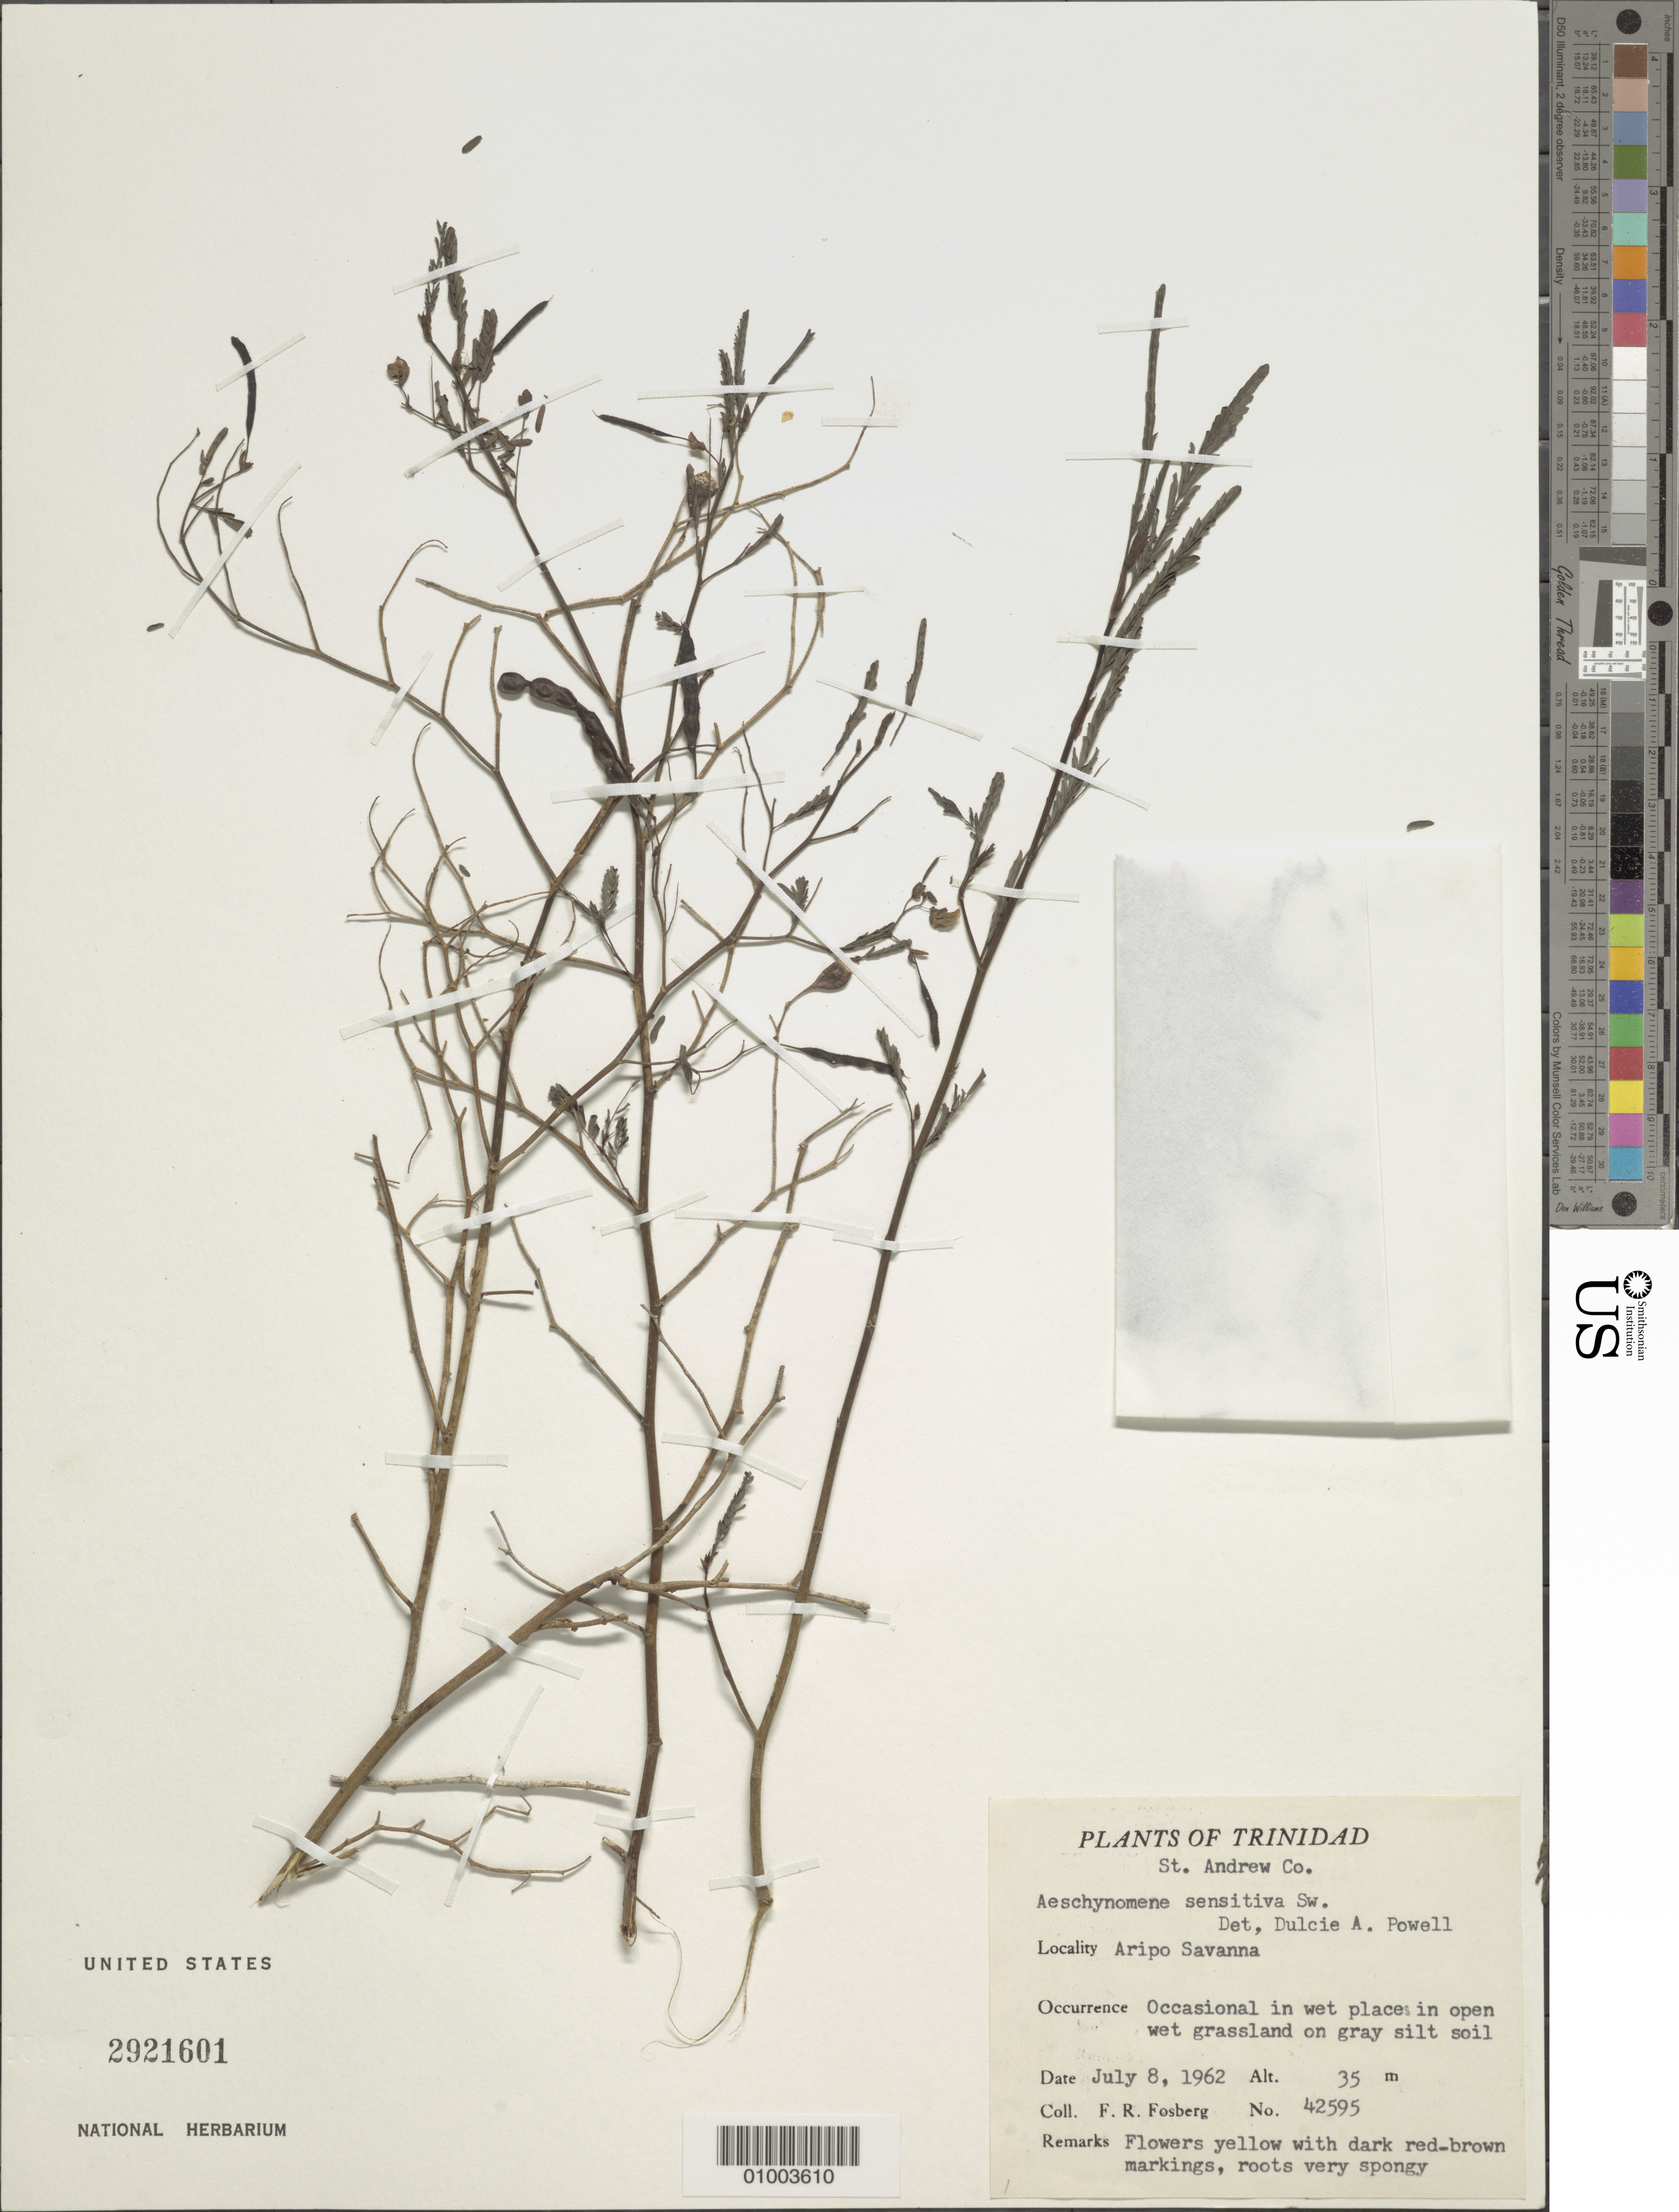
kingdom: Plantae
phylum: Tracheophyta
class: Magnoliopsida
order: Fabales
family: Fabaceae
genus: Aeschynomene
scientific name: Aeschynomene sensitiva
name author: Sw.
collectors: F. R. Fosberg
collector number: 42595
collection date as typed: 08 Jul 1962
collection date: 1962-07-08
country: Trinidad and Tobago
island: Trinidad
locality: Aripo Savanna. Occasional in wet places in open wet grassland on gray silt soil. Flwoers yellow with dark red-brown markings, roots very spongy.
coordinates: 0 N, 0 E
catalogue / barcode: US 2921601